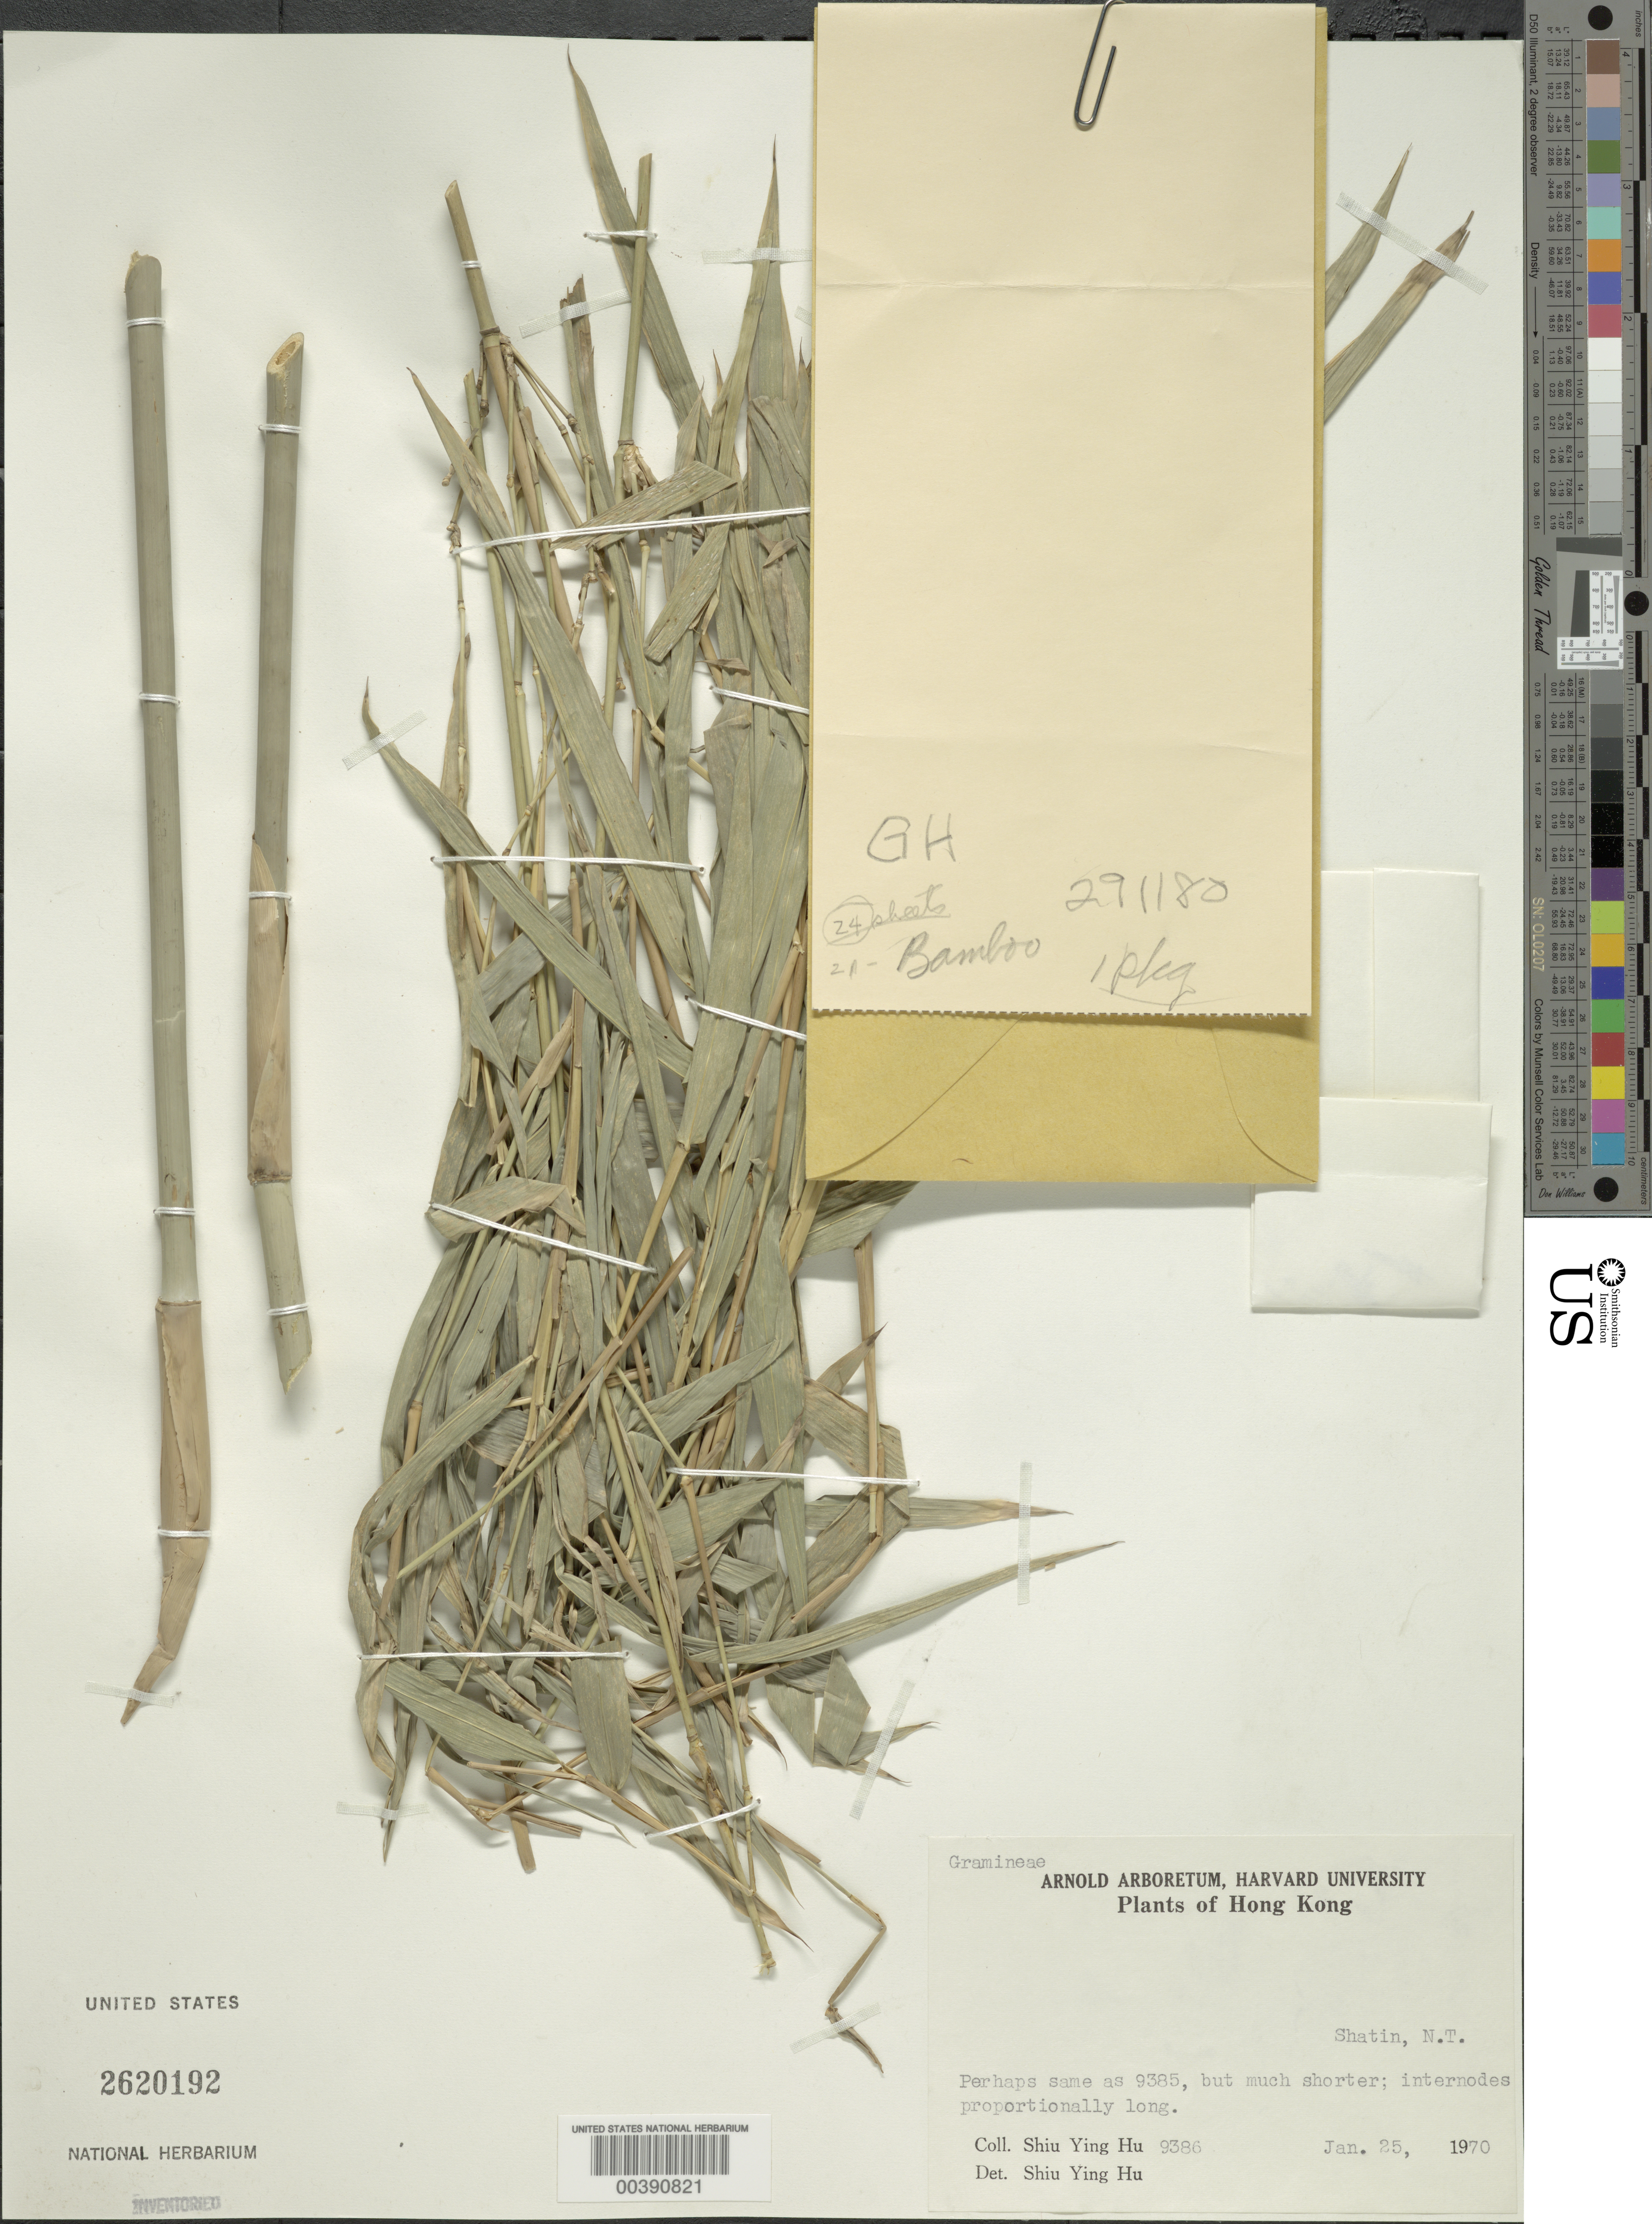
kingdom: Plantae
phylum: Tracheophyta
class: Liliopsida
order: Poales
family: Poaceae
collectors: Y. Shiu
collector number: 9386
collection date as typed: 25 Jan 1970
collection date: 1970-01-25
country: China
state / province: Hong Kong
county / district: New Territories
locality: Shatin, N. T.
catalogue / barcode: US 2620192